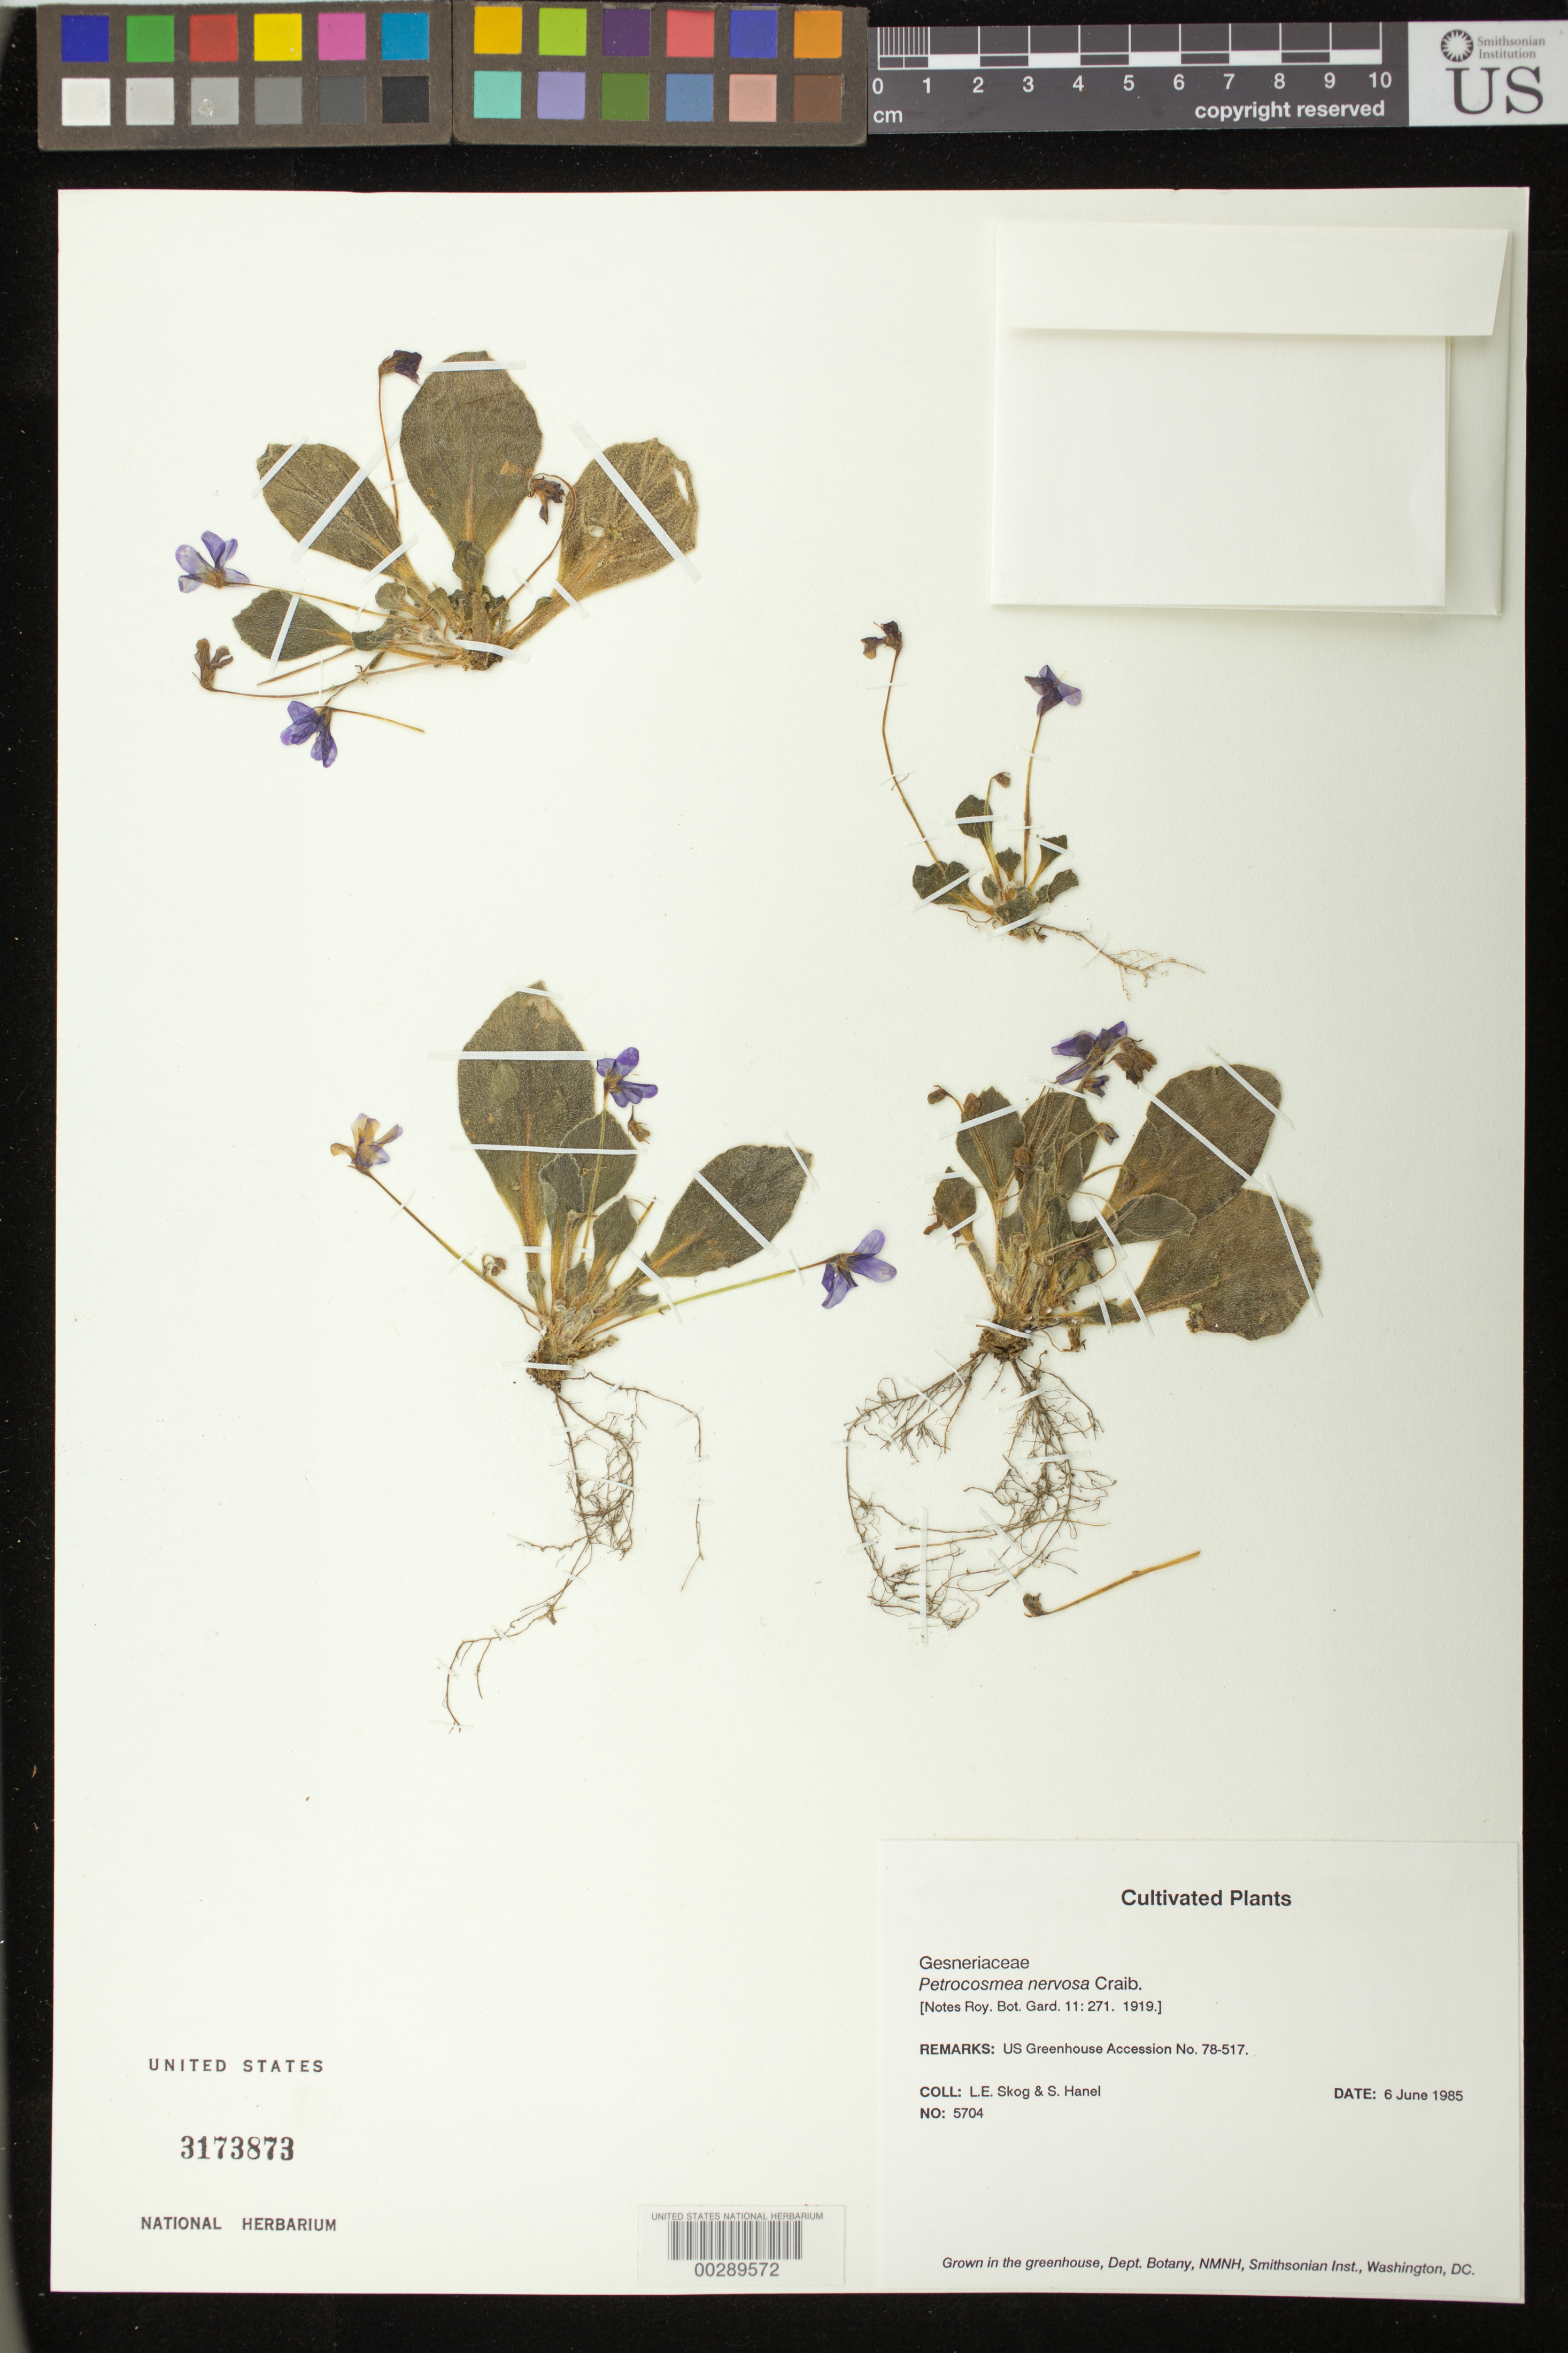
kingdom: Plantae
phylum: Tracheophyta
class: Magnoliopsida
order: Lamiales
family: Gesneriaceae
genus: Petrocosmea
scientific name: Petrocosmea nervosa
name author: Craib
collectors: L. E. Skog & S. Hanel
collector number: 5704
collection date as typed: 06 Jun 1985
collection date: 1985-06-06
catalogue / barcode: US 3173873